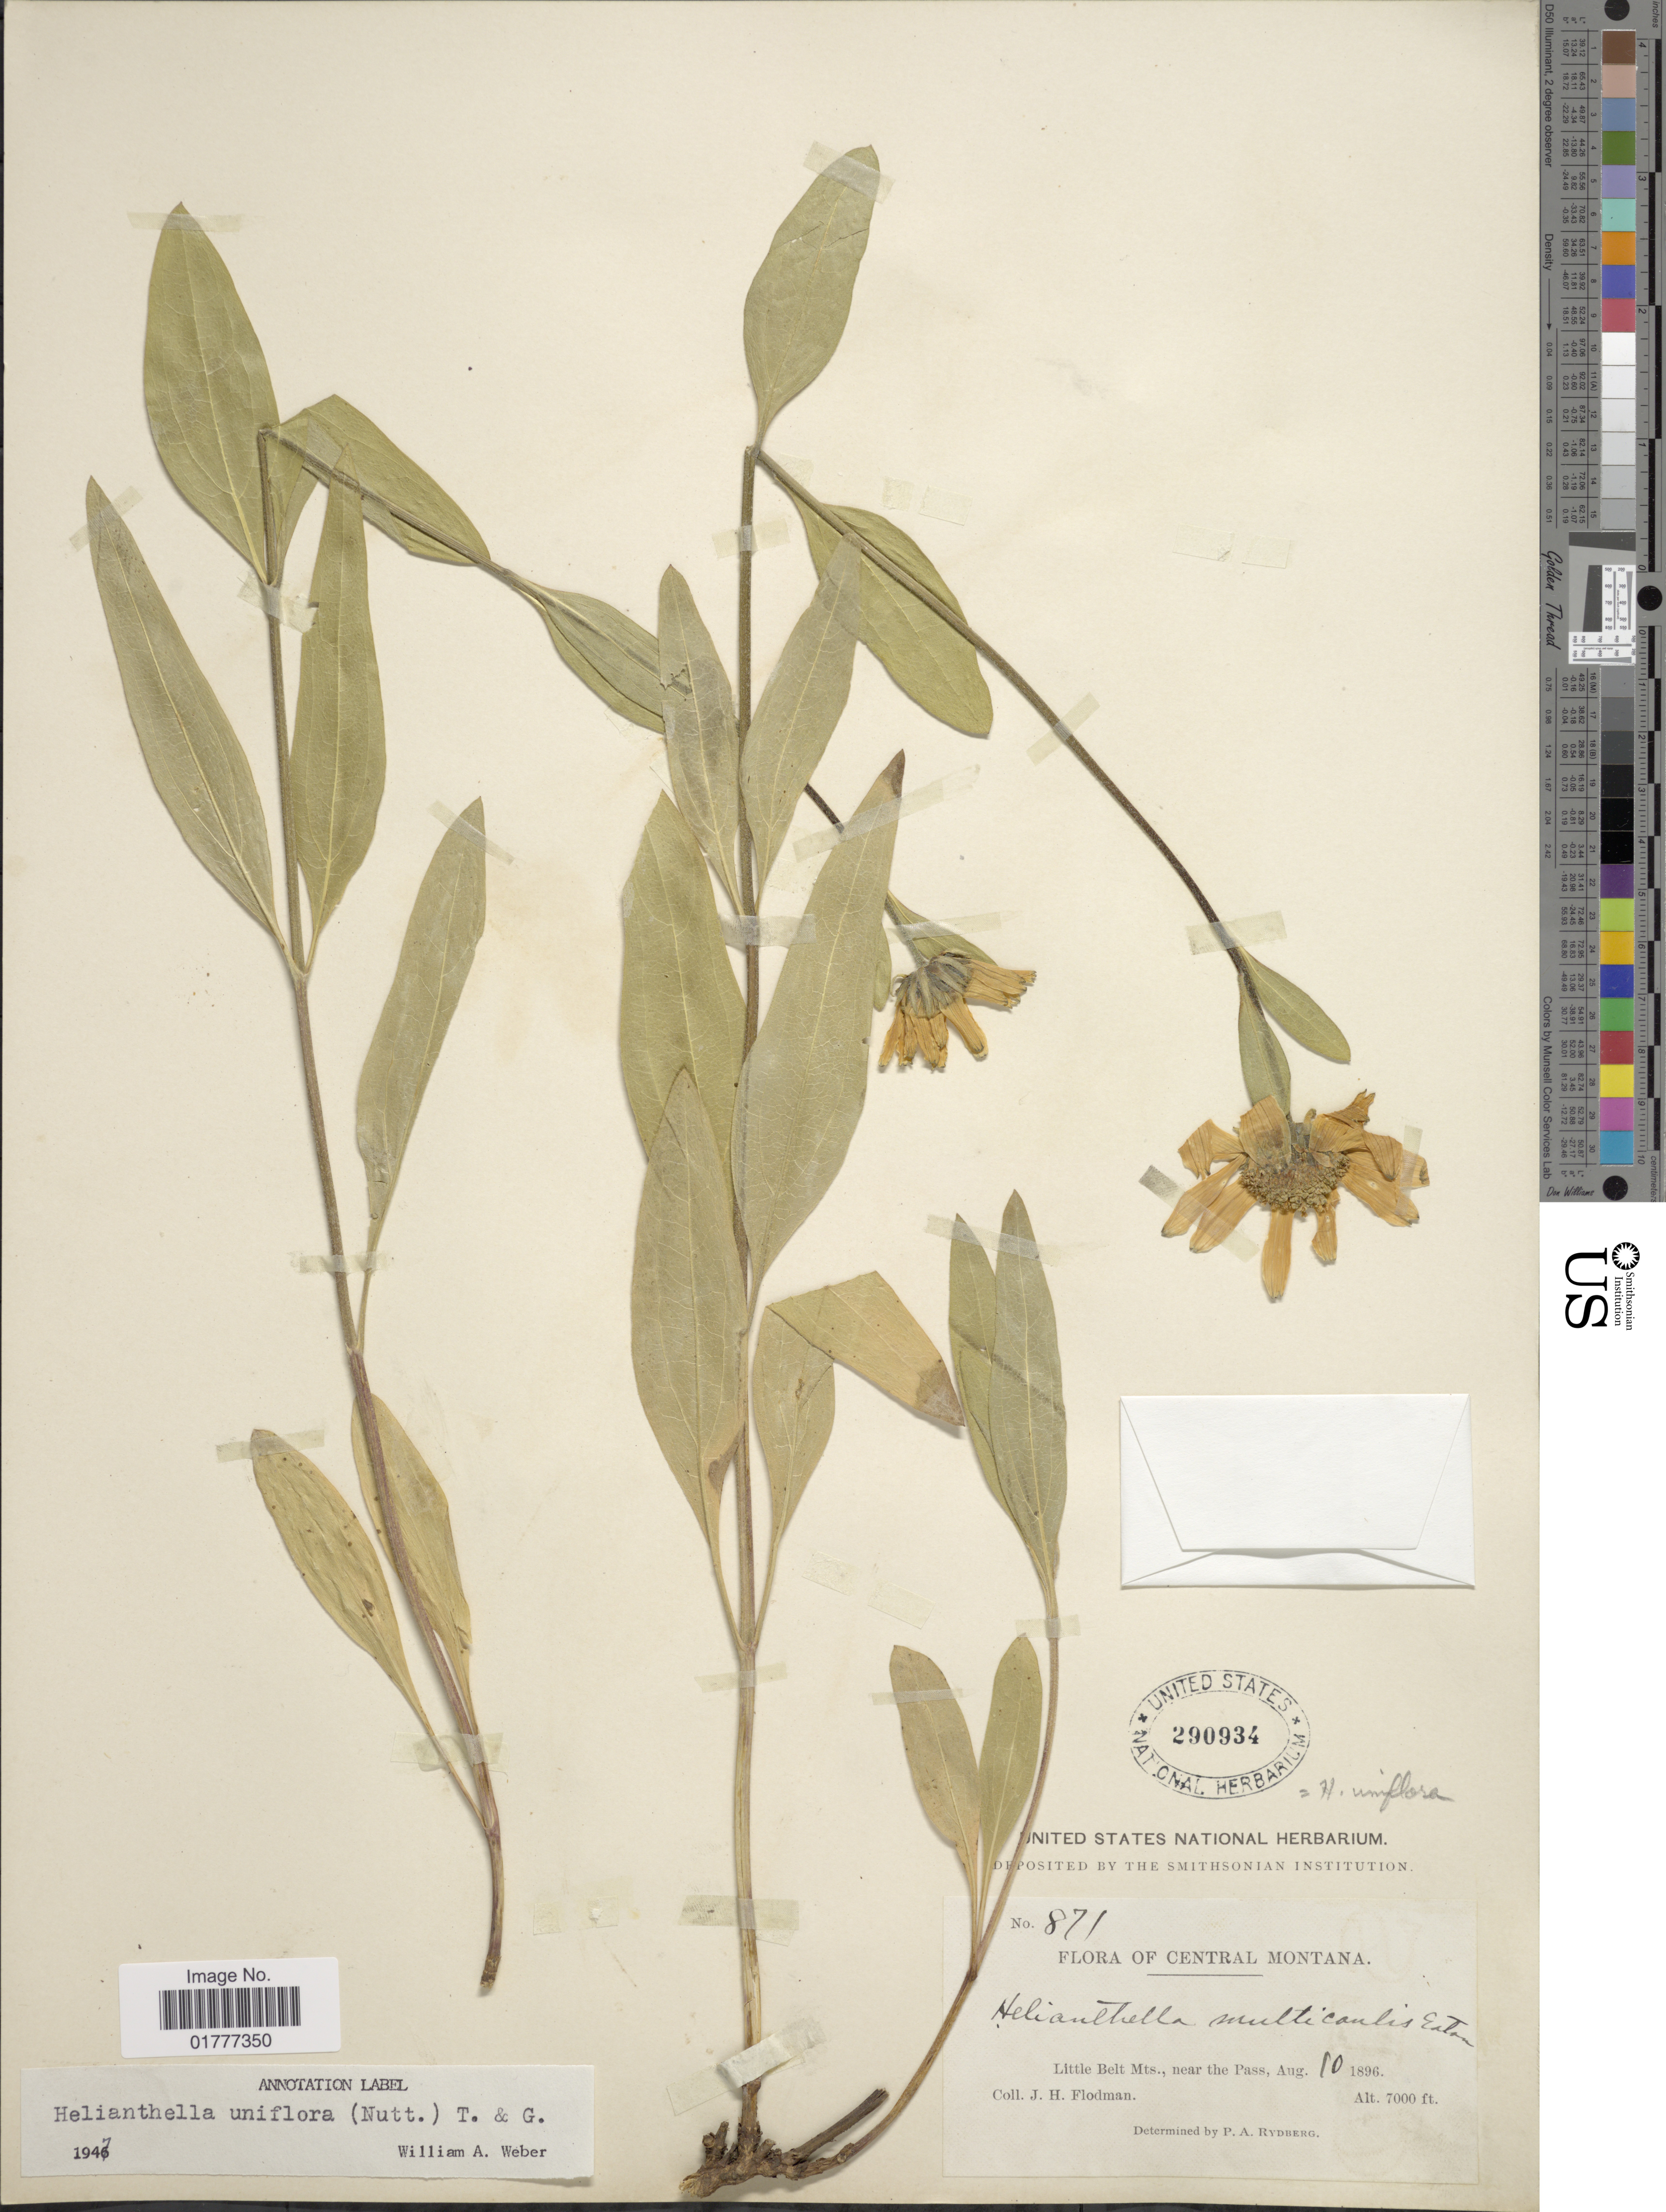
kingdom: Plantae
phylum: Tracheophyta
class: Magnoliopsida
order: Asterales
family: Asteraceae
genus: Helianthella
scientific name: Helianthella uniflora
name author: Torr. & A. Gray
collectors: J. Flodman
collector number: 871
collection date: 1896-08-10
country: United States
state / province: Montana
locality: Central Montana, Little Belt Mts., near the Pass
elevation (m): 2134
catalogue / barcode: US 290934